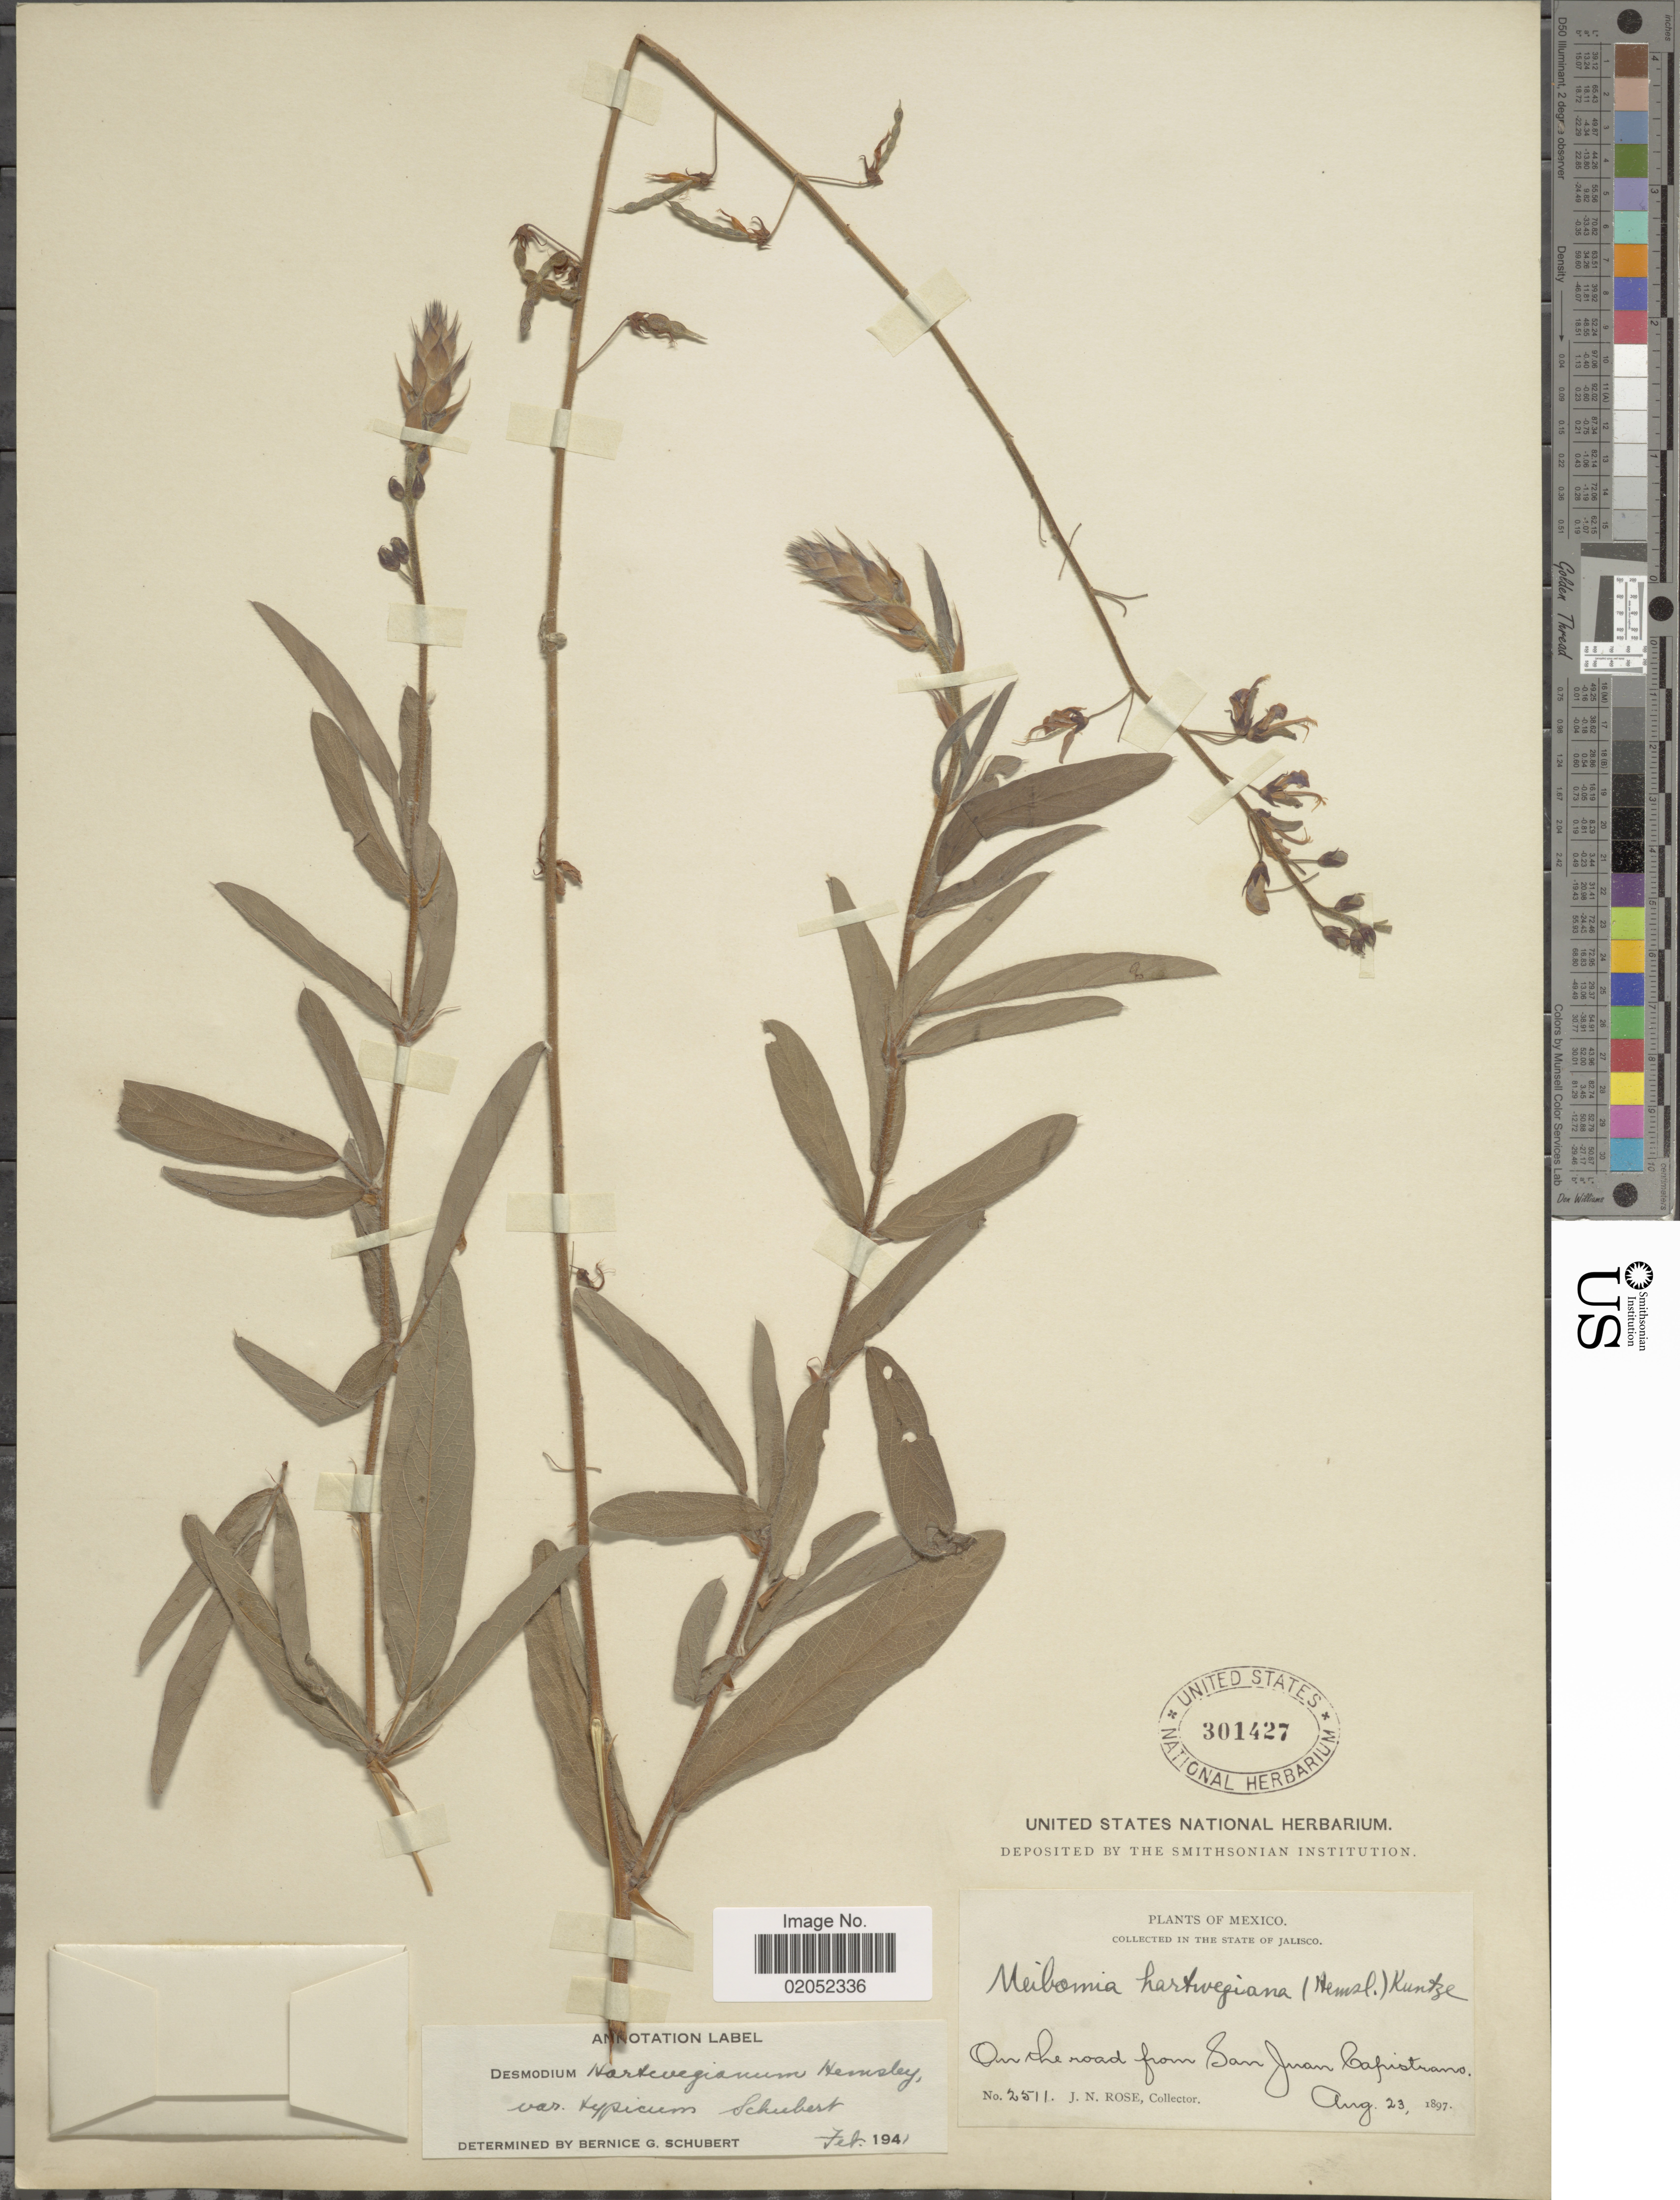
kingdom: Plantae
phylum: Tracheophyta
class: Magnoliopsida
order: Fabales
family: Fabaceae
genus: Desmodium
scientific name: Desmodium hartwegianum var. hartwegianum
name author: Hemsl.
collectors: J. N. Rose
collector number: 2511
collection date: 1897-08-23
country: Mexico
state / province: Jalisco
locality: Mexico, In the state of Jalisco, On the road from San Juan Cafristrans.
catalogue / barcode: US 301427